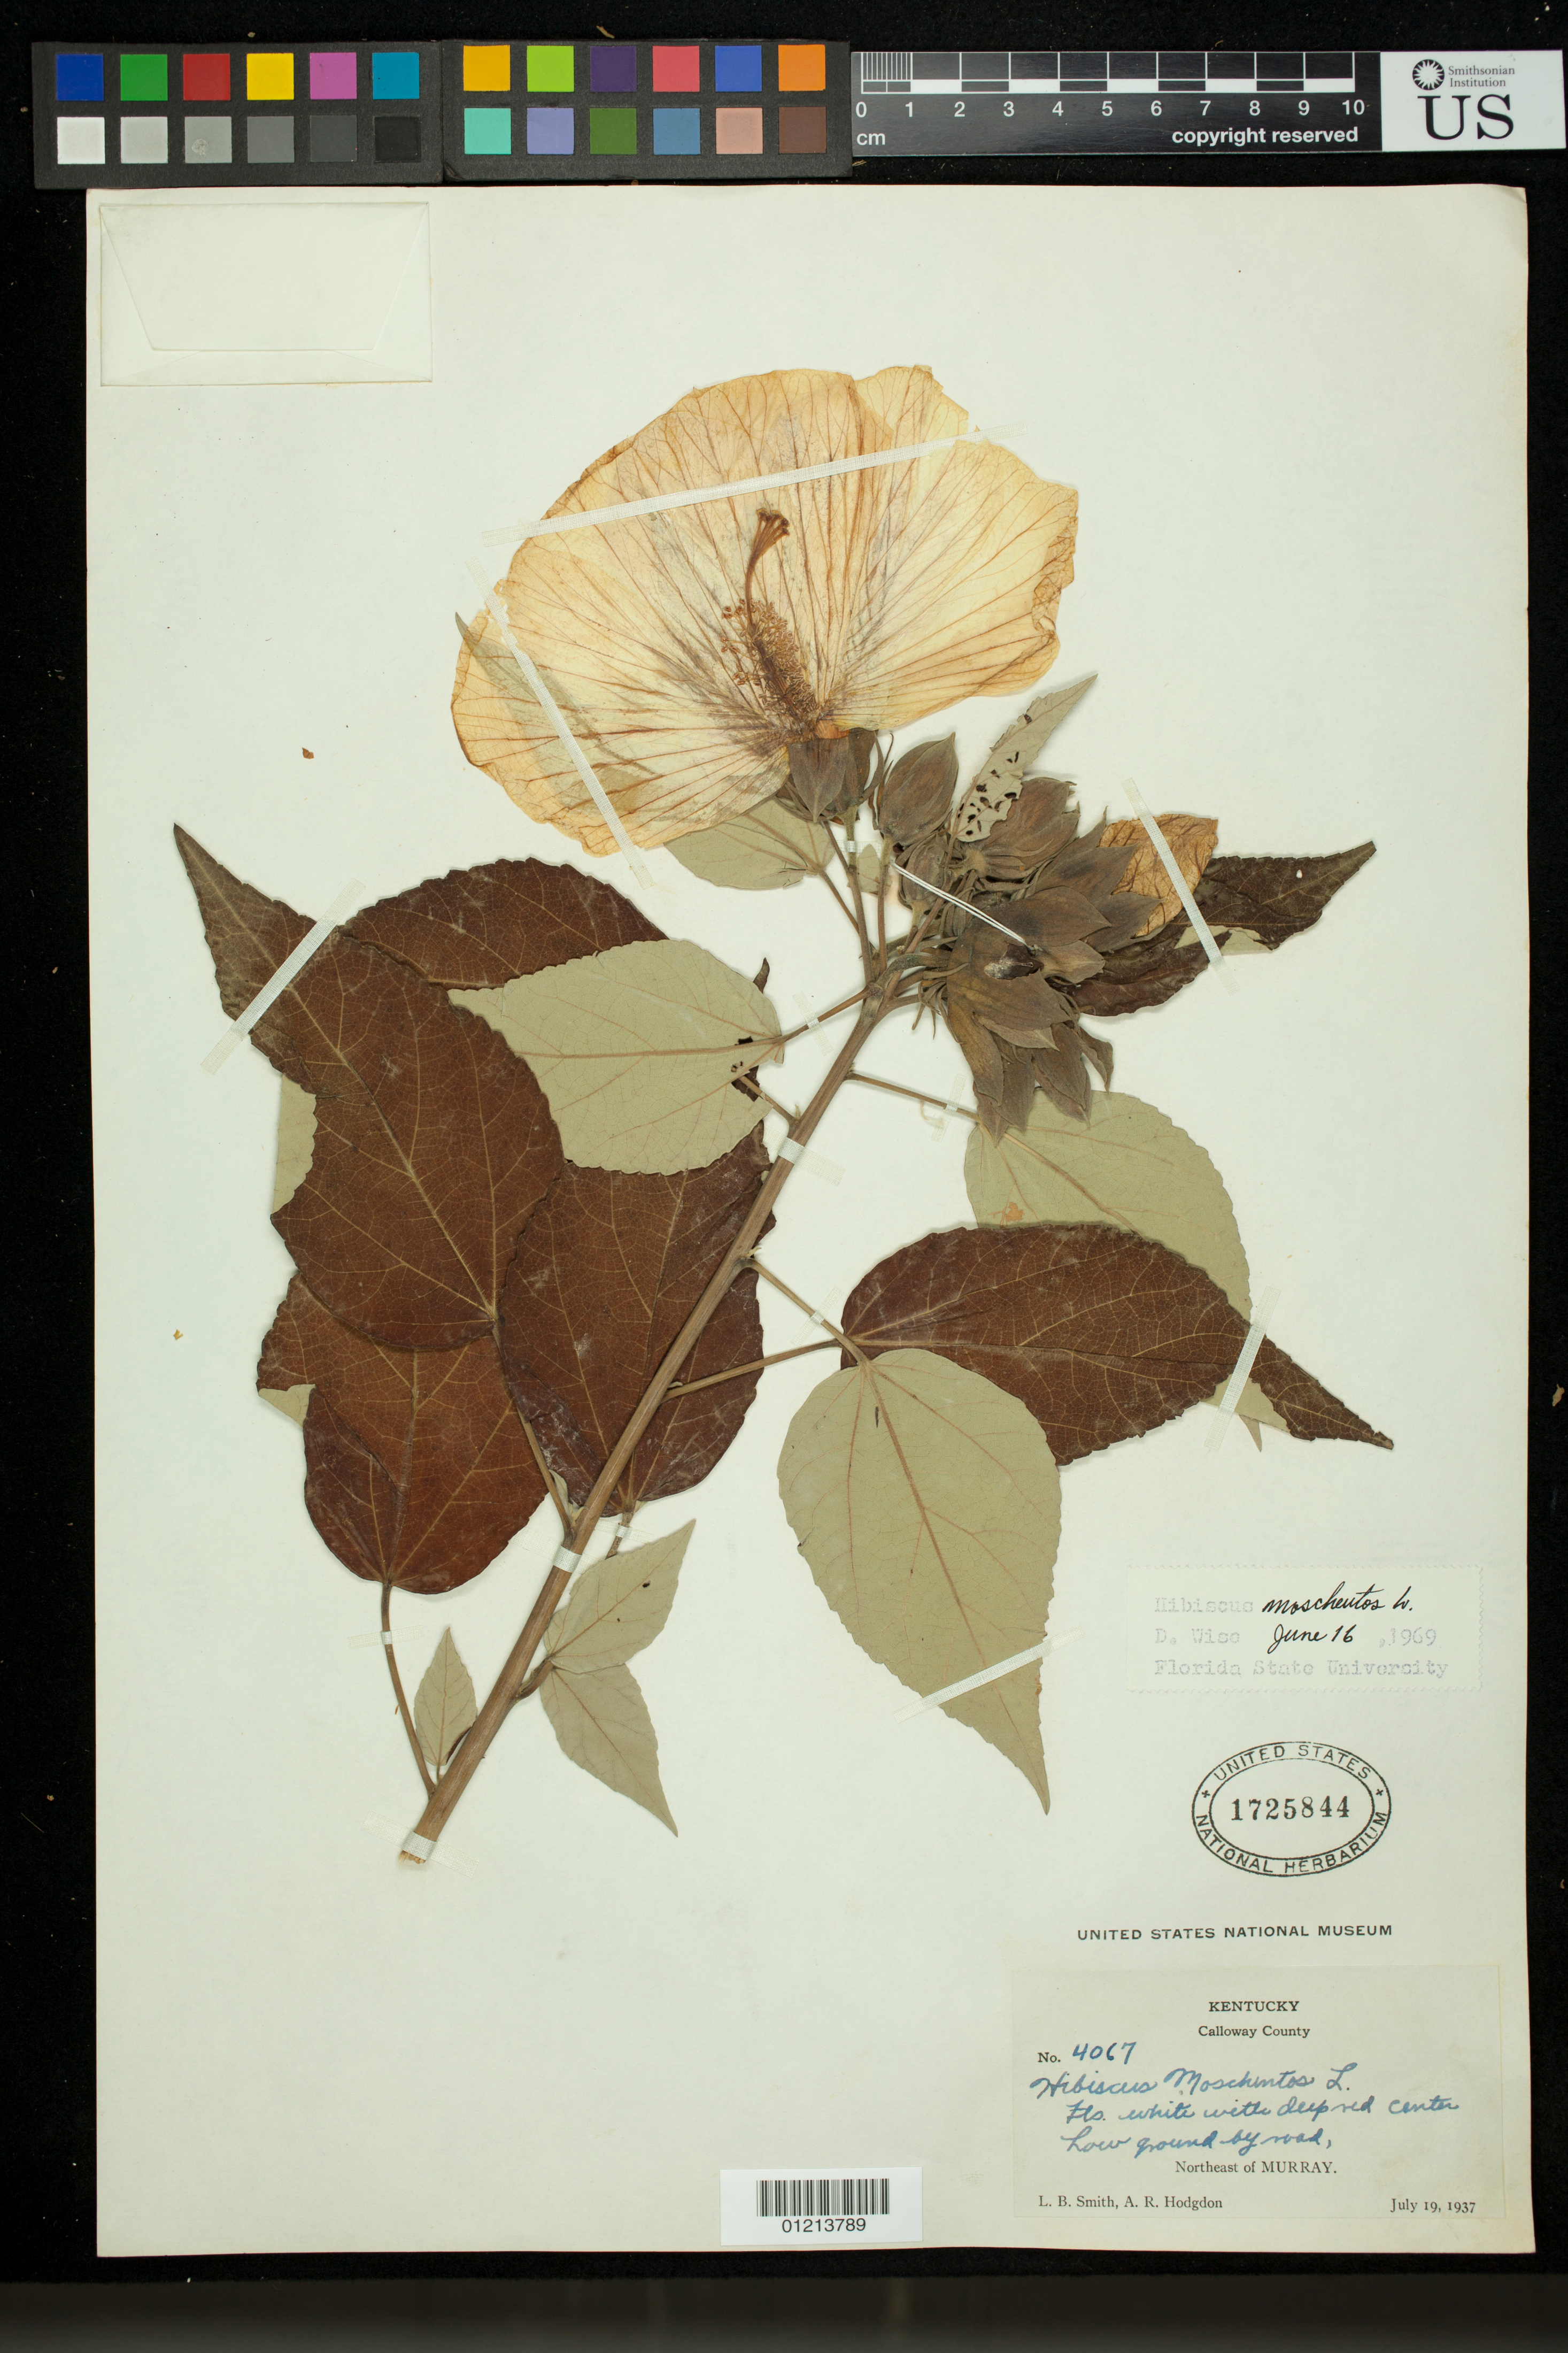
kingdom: Plantae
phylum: Tracheophyta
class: Magnoliopsida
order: Malvales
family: Malvaceae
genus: Hibiscus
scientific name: Hibiscus moscheutos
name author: L.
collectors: L. Smith & A. R. Hodgdon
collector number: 4067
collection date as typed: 19 Jul 1937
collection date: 1937-07-19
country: United States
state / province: Kentucky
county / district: Calloway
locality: Calloway County: Northeast of Murray.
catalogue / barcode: US 1725844